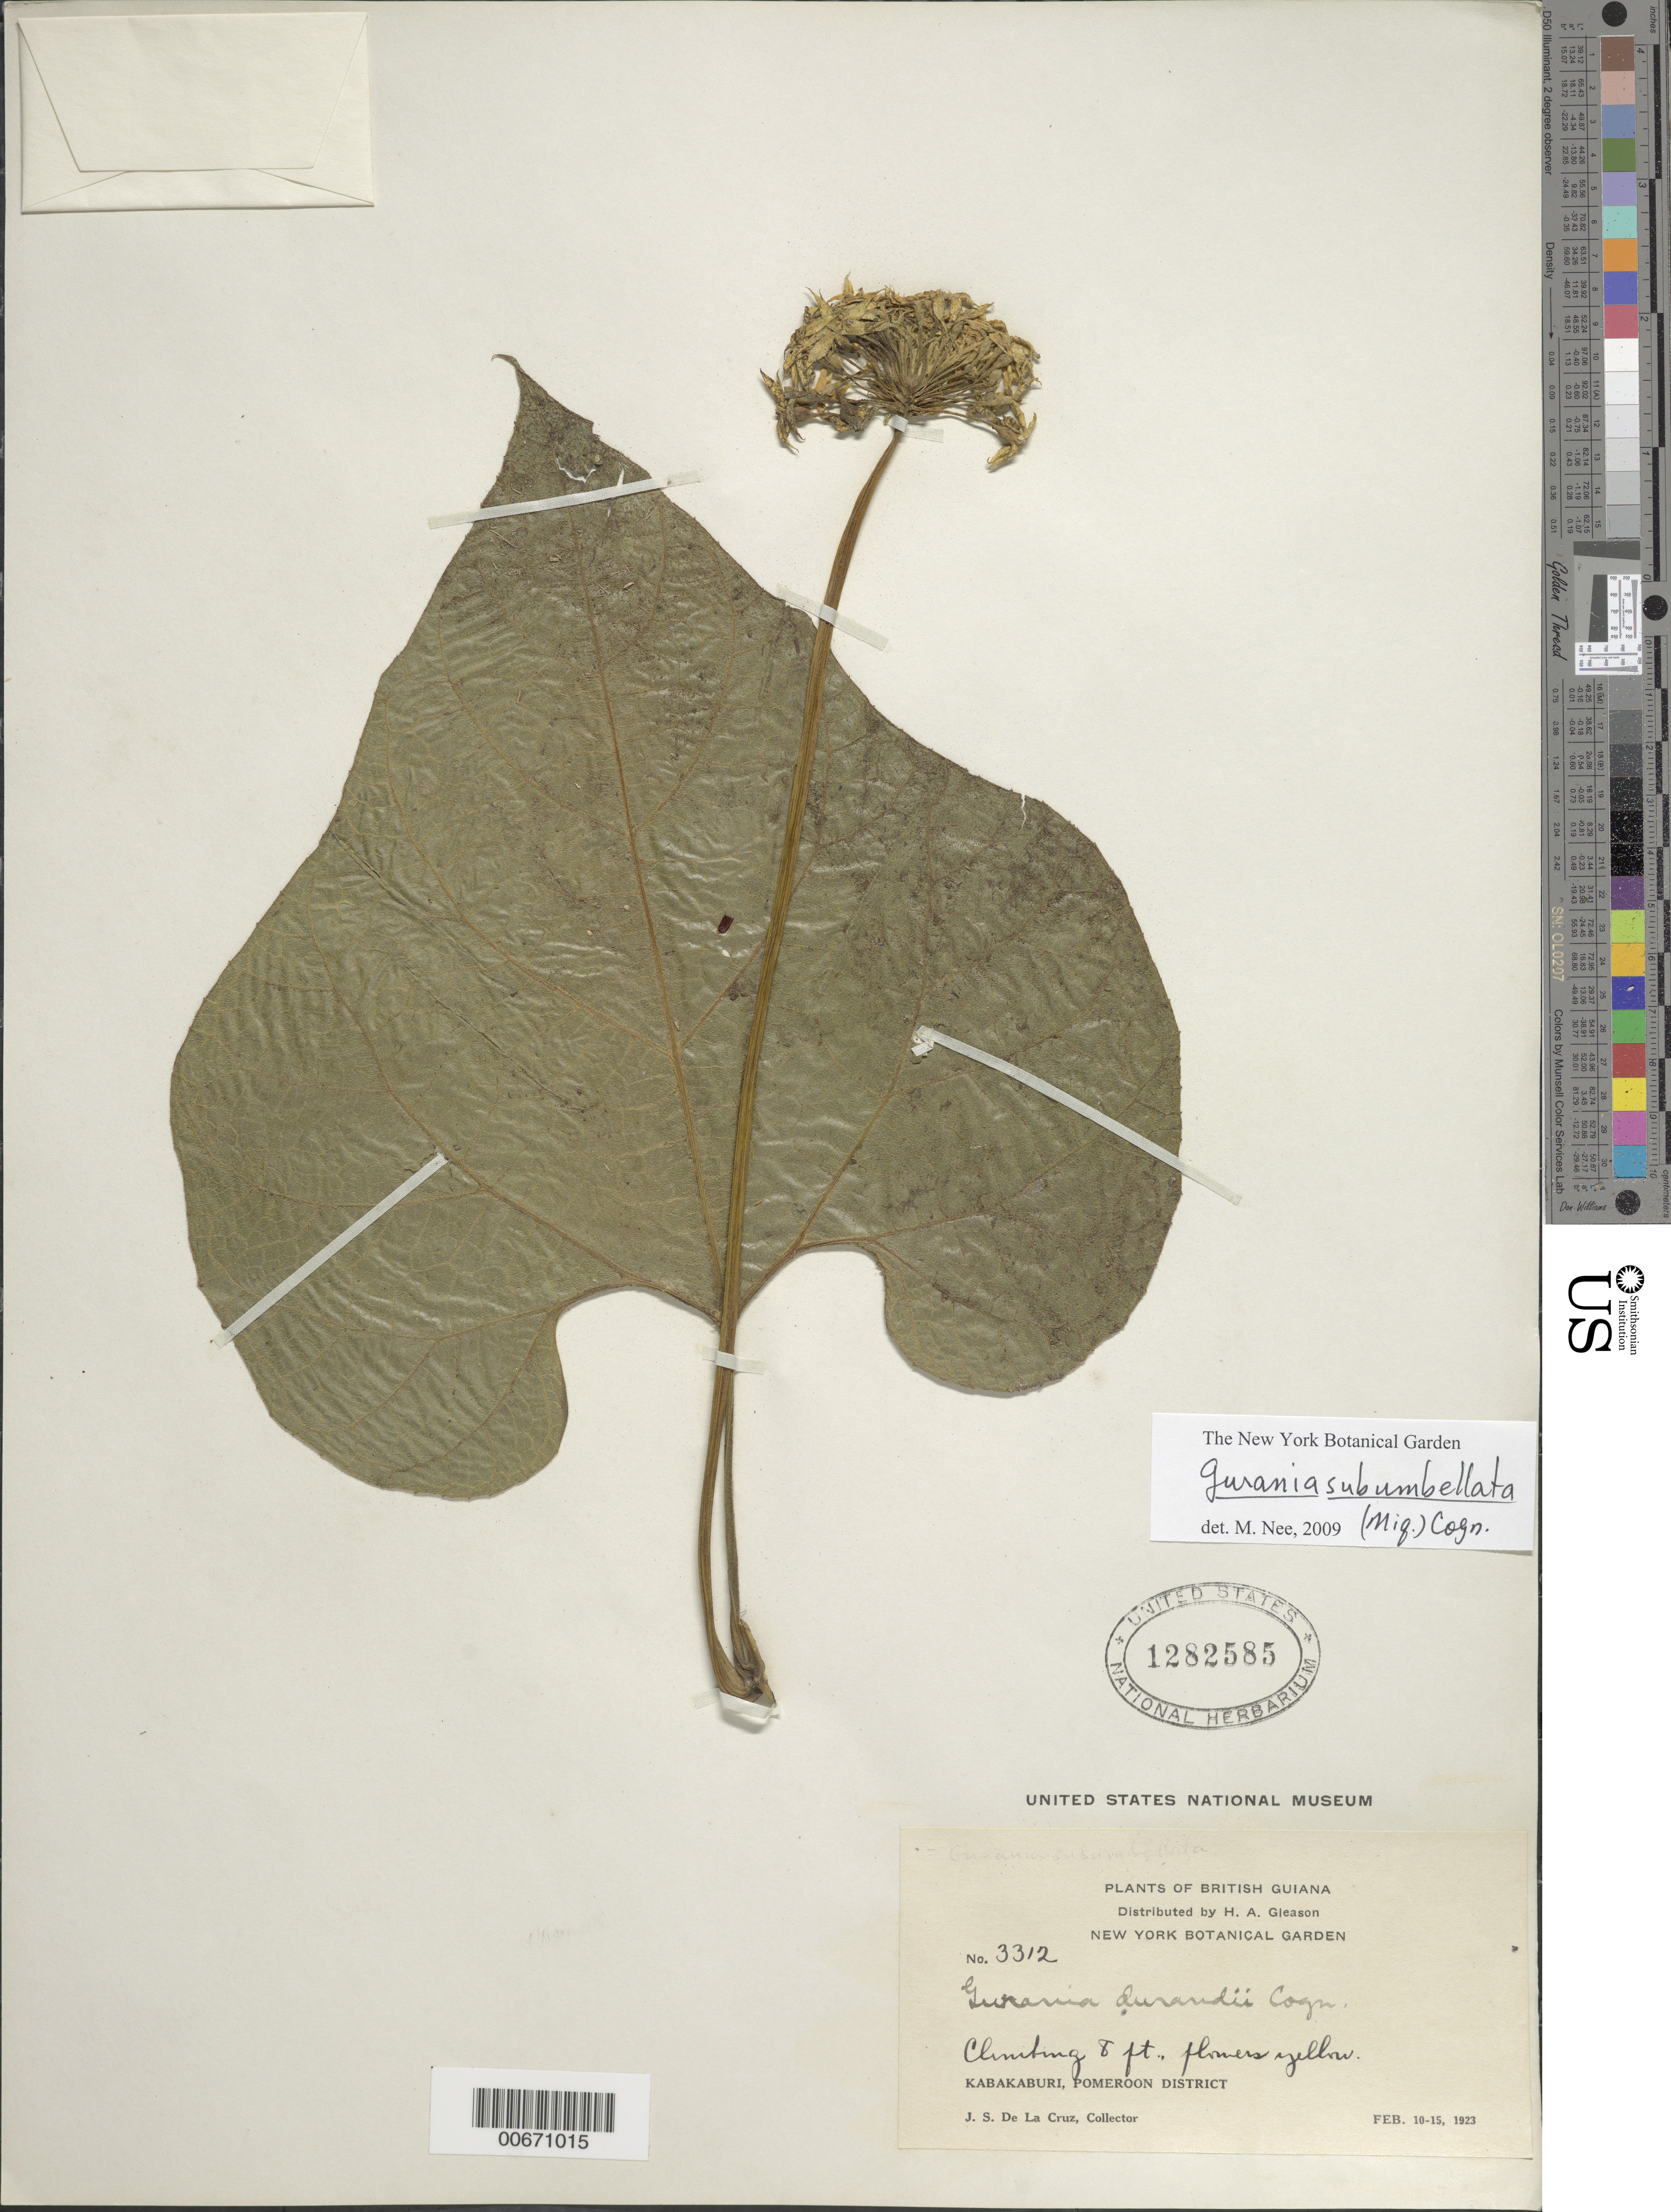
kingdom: Plantae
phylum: Tracheophyta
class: Magnoliopsida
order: Cucurbitales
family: Cucurbitaceae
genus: Gurania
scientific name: Gurania subumbellata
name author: (Miq.) Cogn.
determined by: Nee, Michael H.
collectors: J. S. de la Cruz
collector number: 3312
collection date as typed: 10-Feb-23 to 15-Feb-23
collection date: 1923-02-10/1923-02-15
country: Guyana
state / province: Pomeroon-Supenaam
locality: Kabakaburi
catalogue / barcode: US 1282585